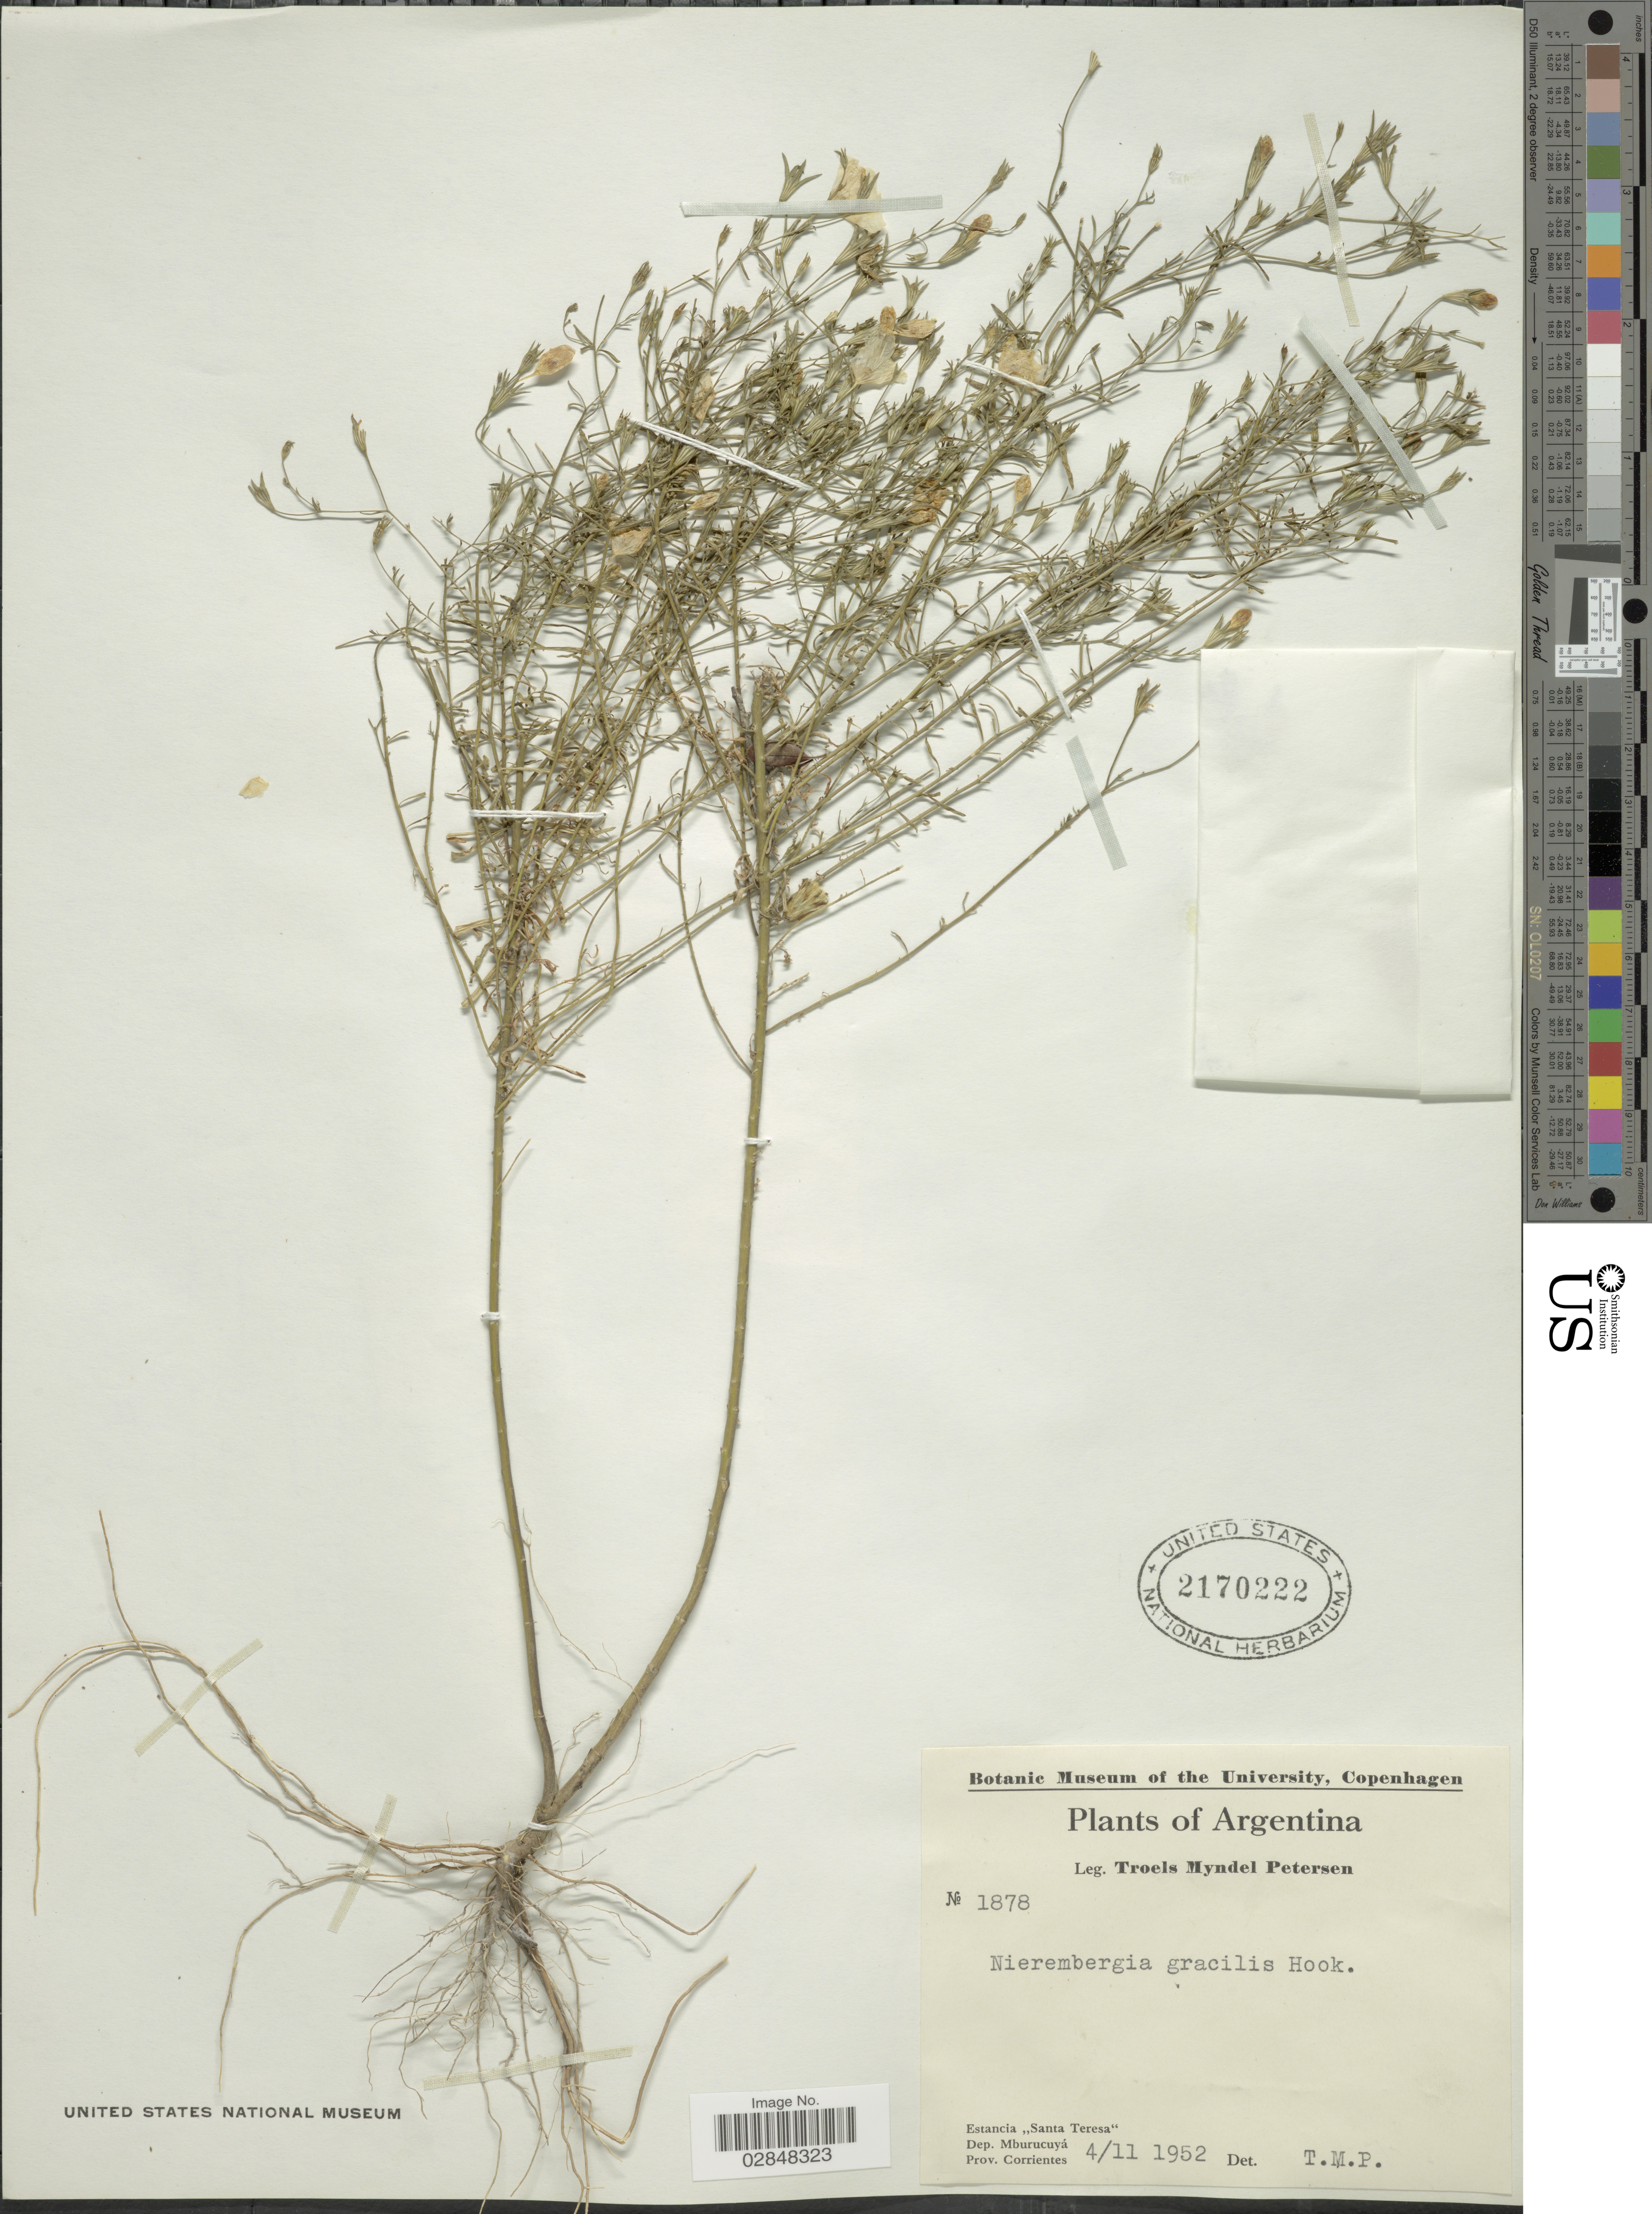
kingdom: Plantae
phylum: Tracheophyta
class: Magnoliopsida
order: Solanales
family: Solanaceae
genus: Nierembergia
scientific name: Nierembergia linariifolia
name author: Graham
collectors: T. M. Petersen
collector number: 1878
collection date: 1952-11-04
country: Argentina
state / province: Corrientes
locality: Estancia "Santa Teresa". Dep. Mburucuyá.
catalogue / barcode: US 2170222